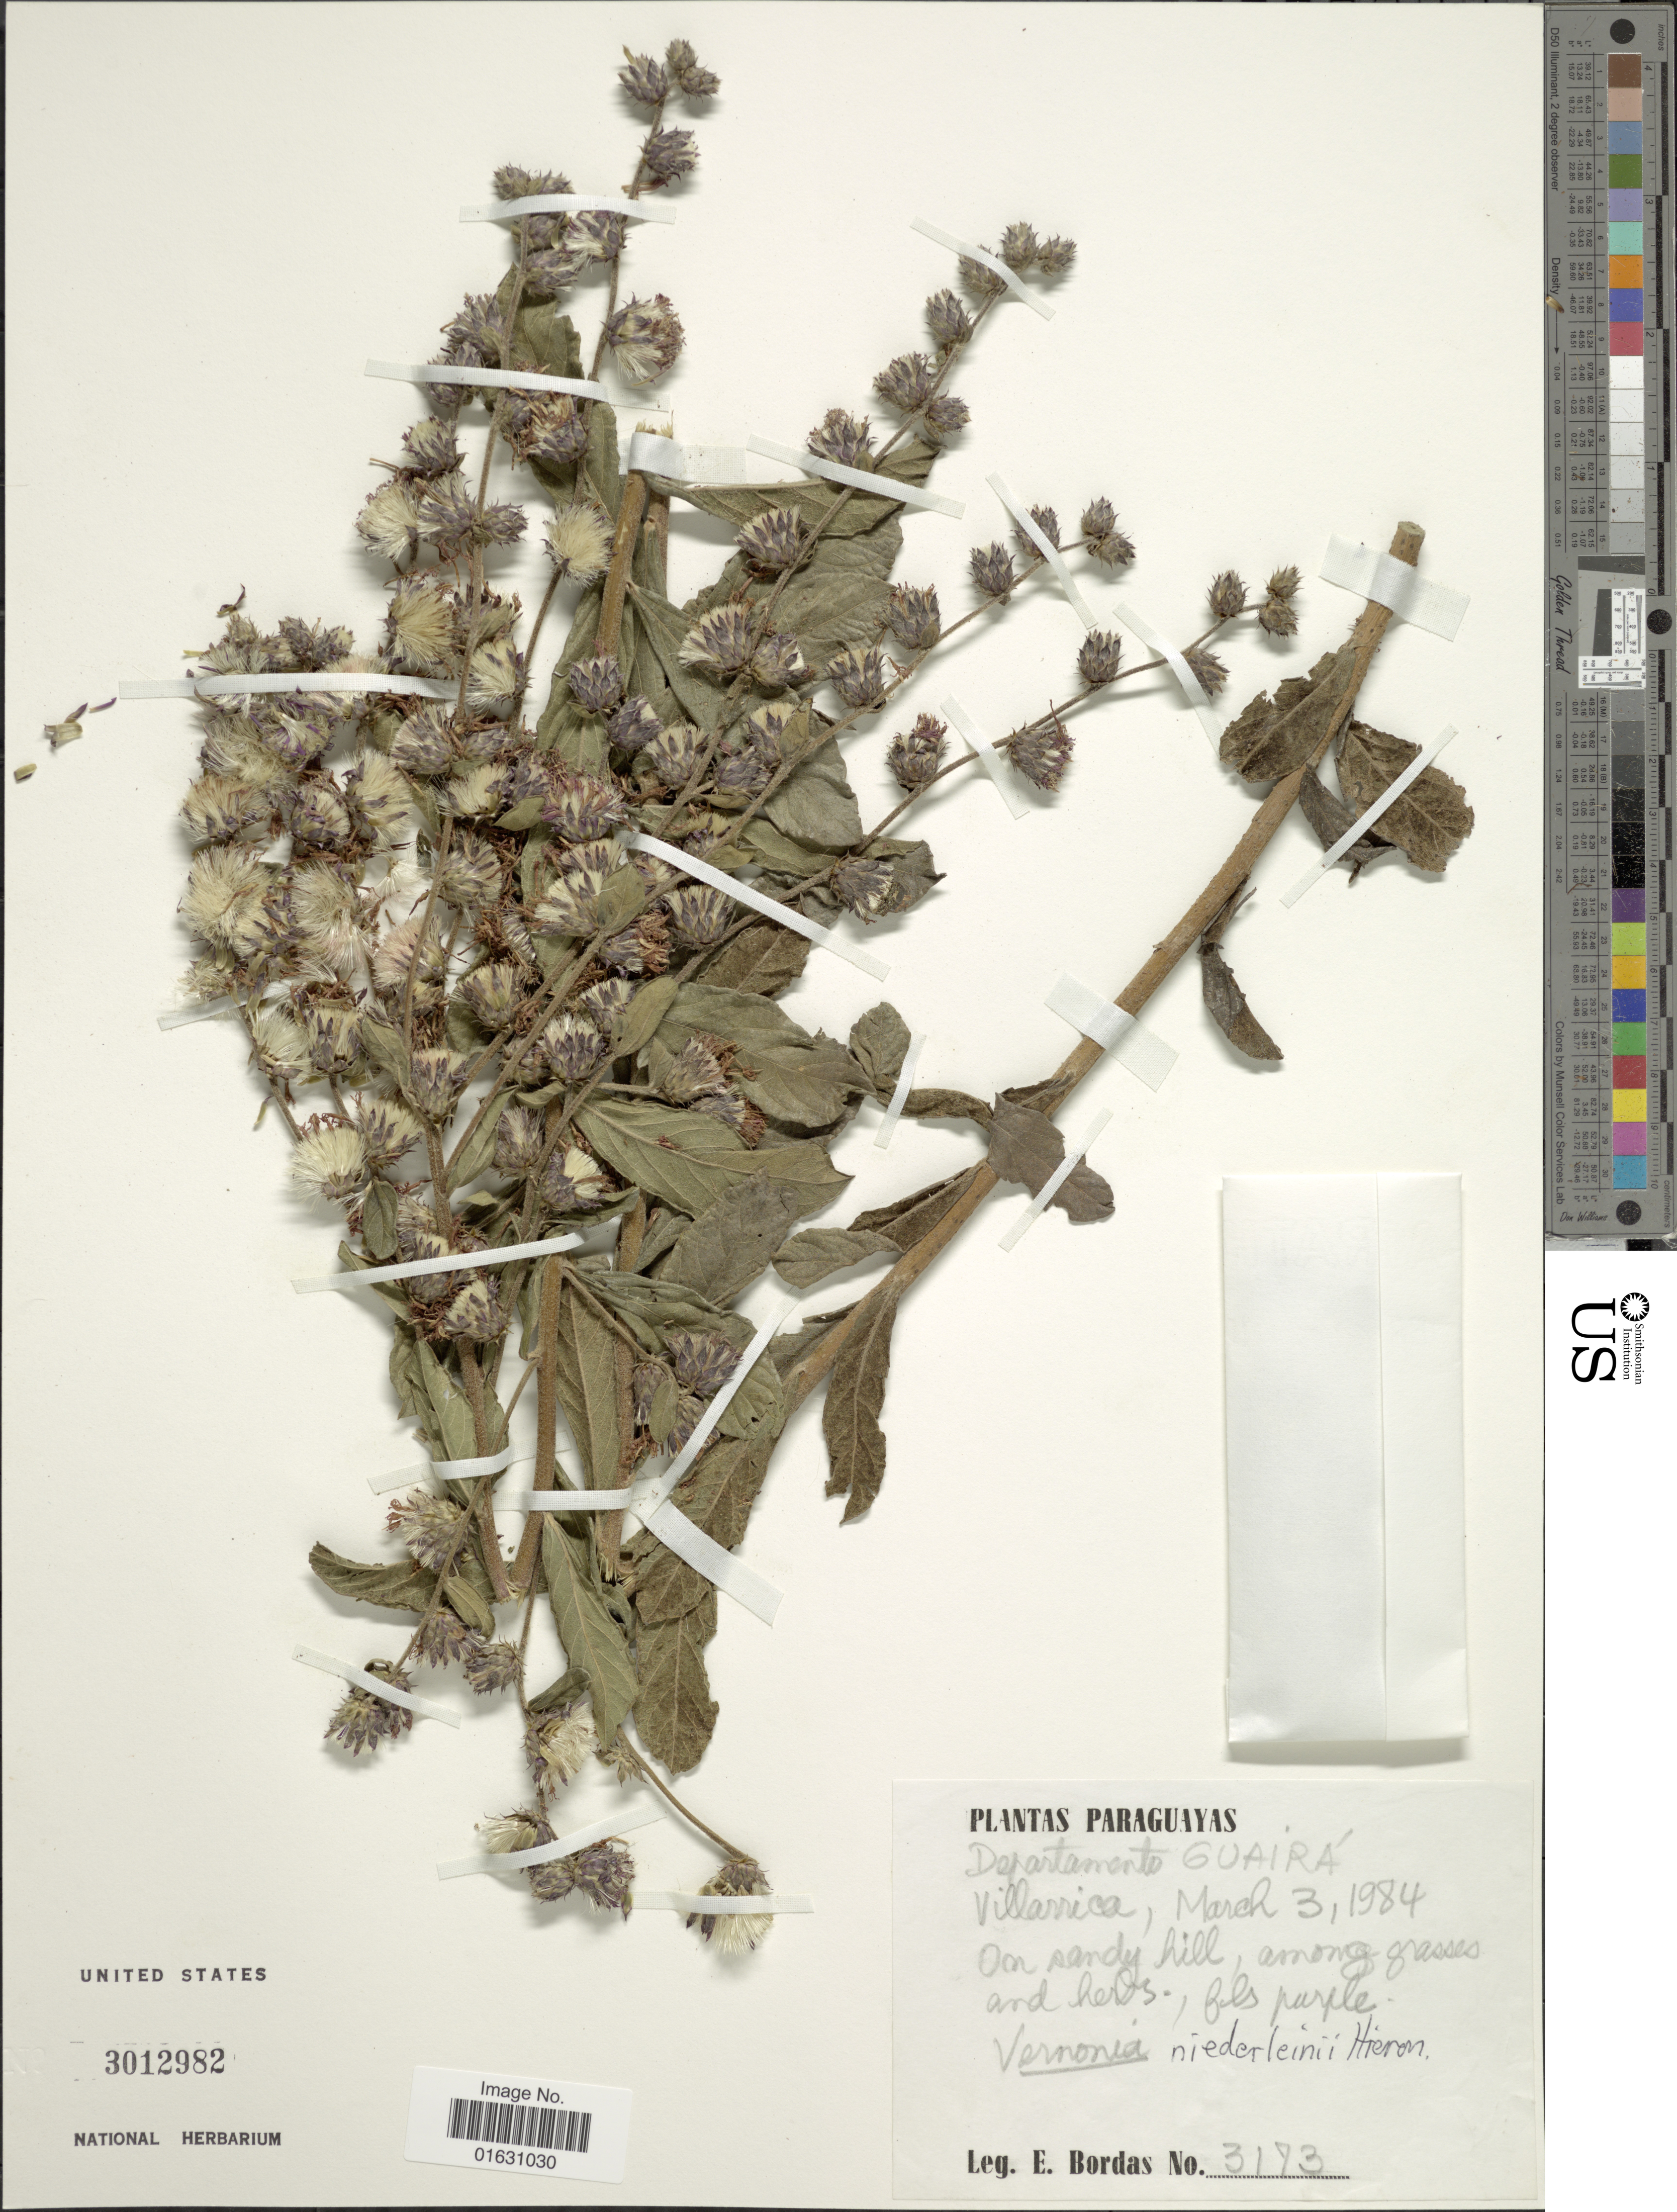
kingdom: Plantae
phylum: Tracheophyta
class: Magnoliopsida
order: Asterales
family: Asteraceae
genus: Lessingianthus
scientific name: Lessingianthus niederleinii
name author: (Hieron.) H. Rob.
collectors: E. Bordas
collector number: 3173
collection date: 1984-03-03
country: Paraguay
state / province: Guaira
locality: Departamento Guairá. Villarrica.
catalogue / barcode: US 3012982